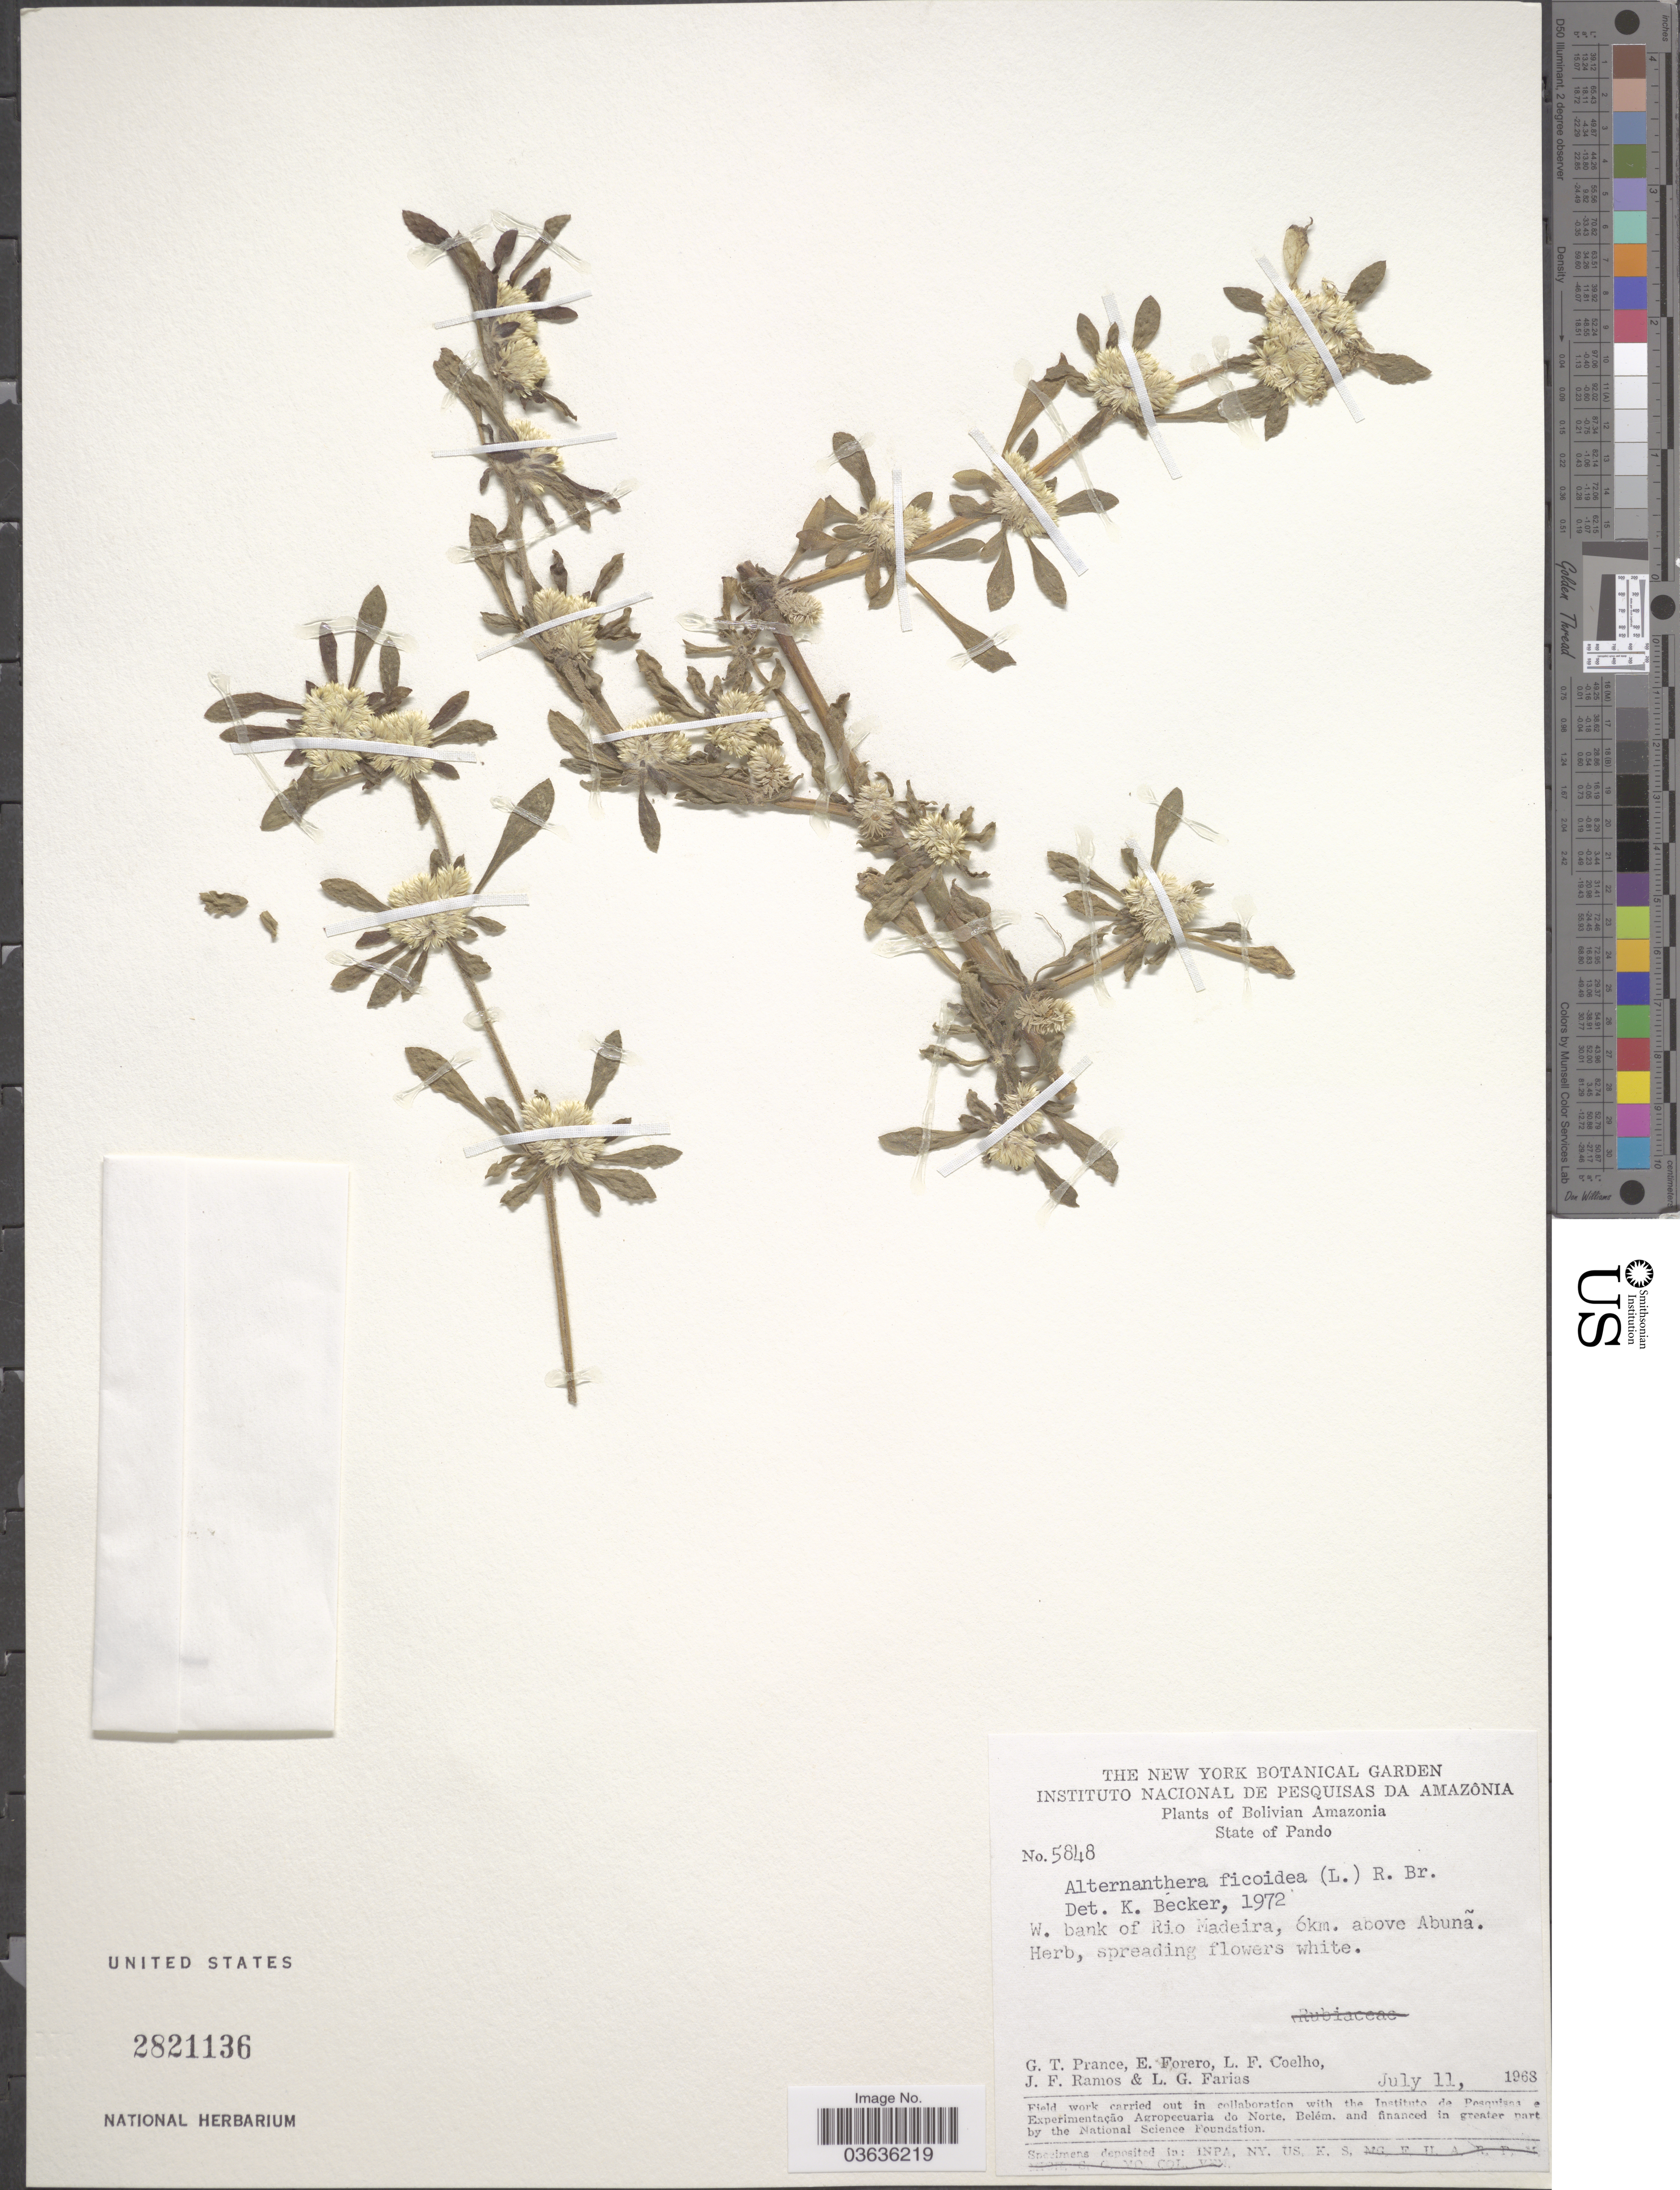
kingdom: Plantae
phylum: Tracheophyta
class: Magnoliopsida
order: Caryophyllales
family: Amaranthaceae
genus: Alternanthera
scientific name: Alternanthera ficoidea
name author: (L.) P. Beauv.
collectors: G. T. Prance, E. Forero, L. F. Coelho, J. F. Ramos & L. G. Farias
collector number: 5848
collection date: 1968-07-11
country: Bolivia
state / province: Pando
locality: Bolivian Amazonia. W. bank of Rio Madeira, 6km. above Abuña.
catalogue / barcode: US 2821136